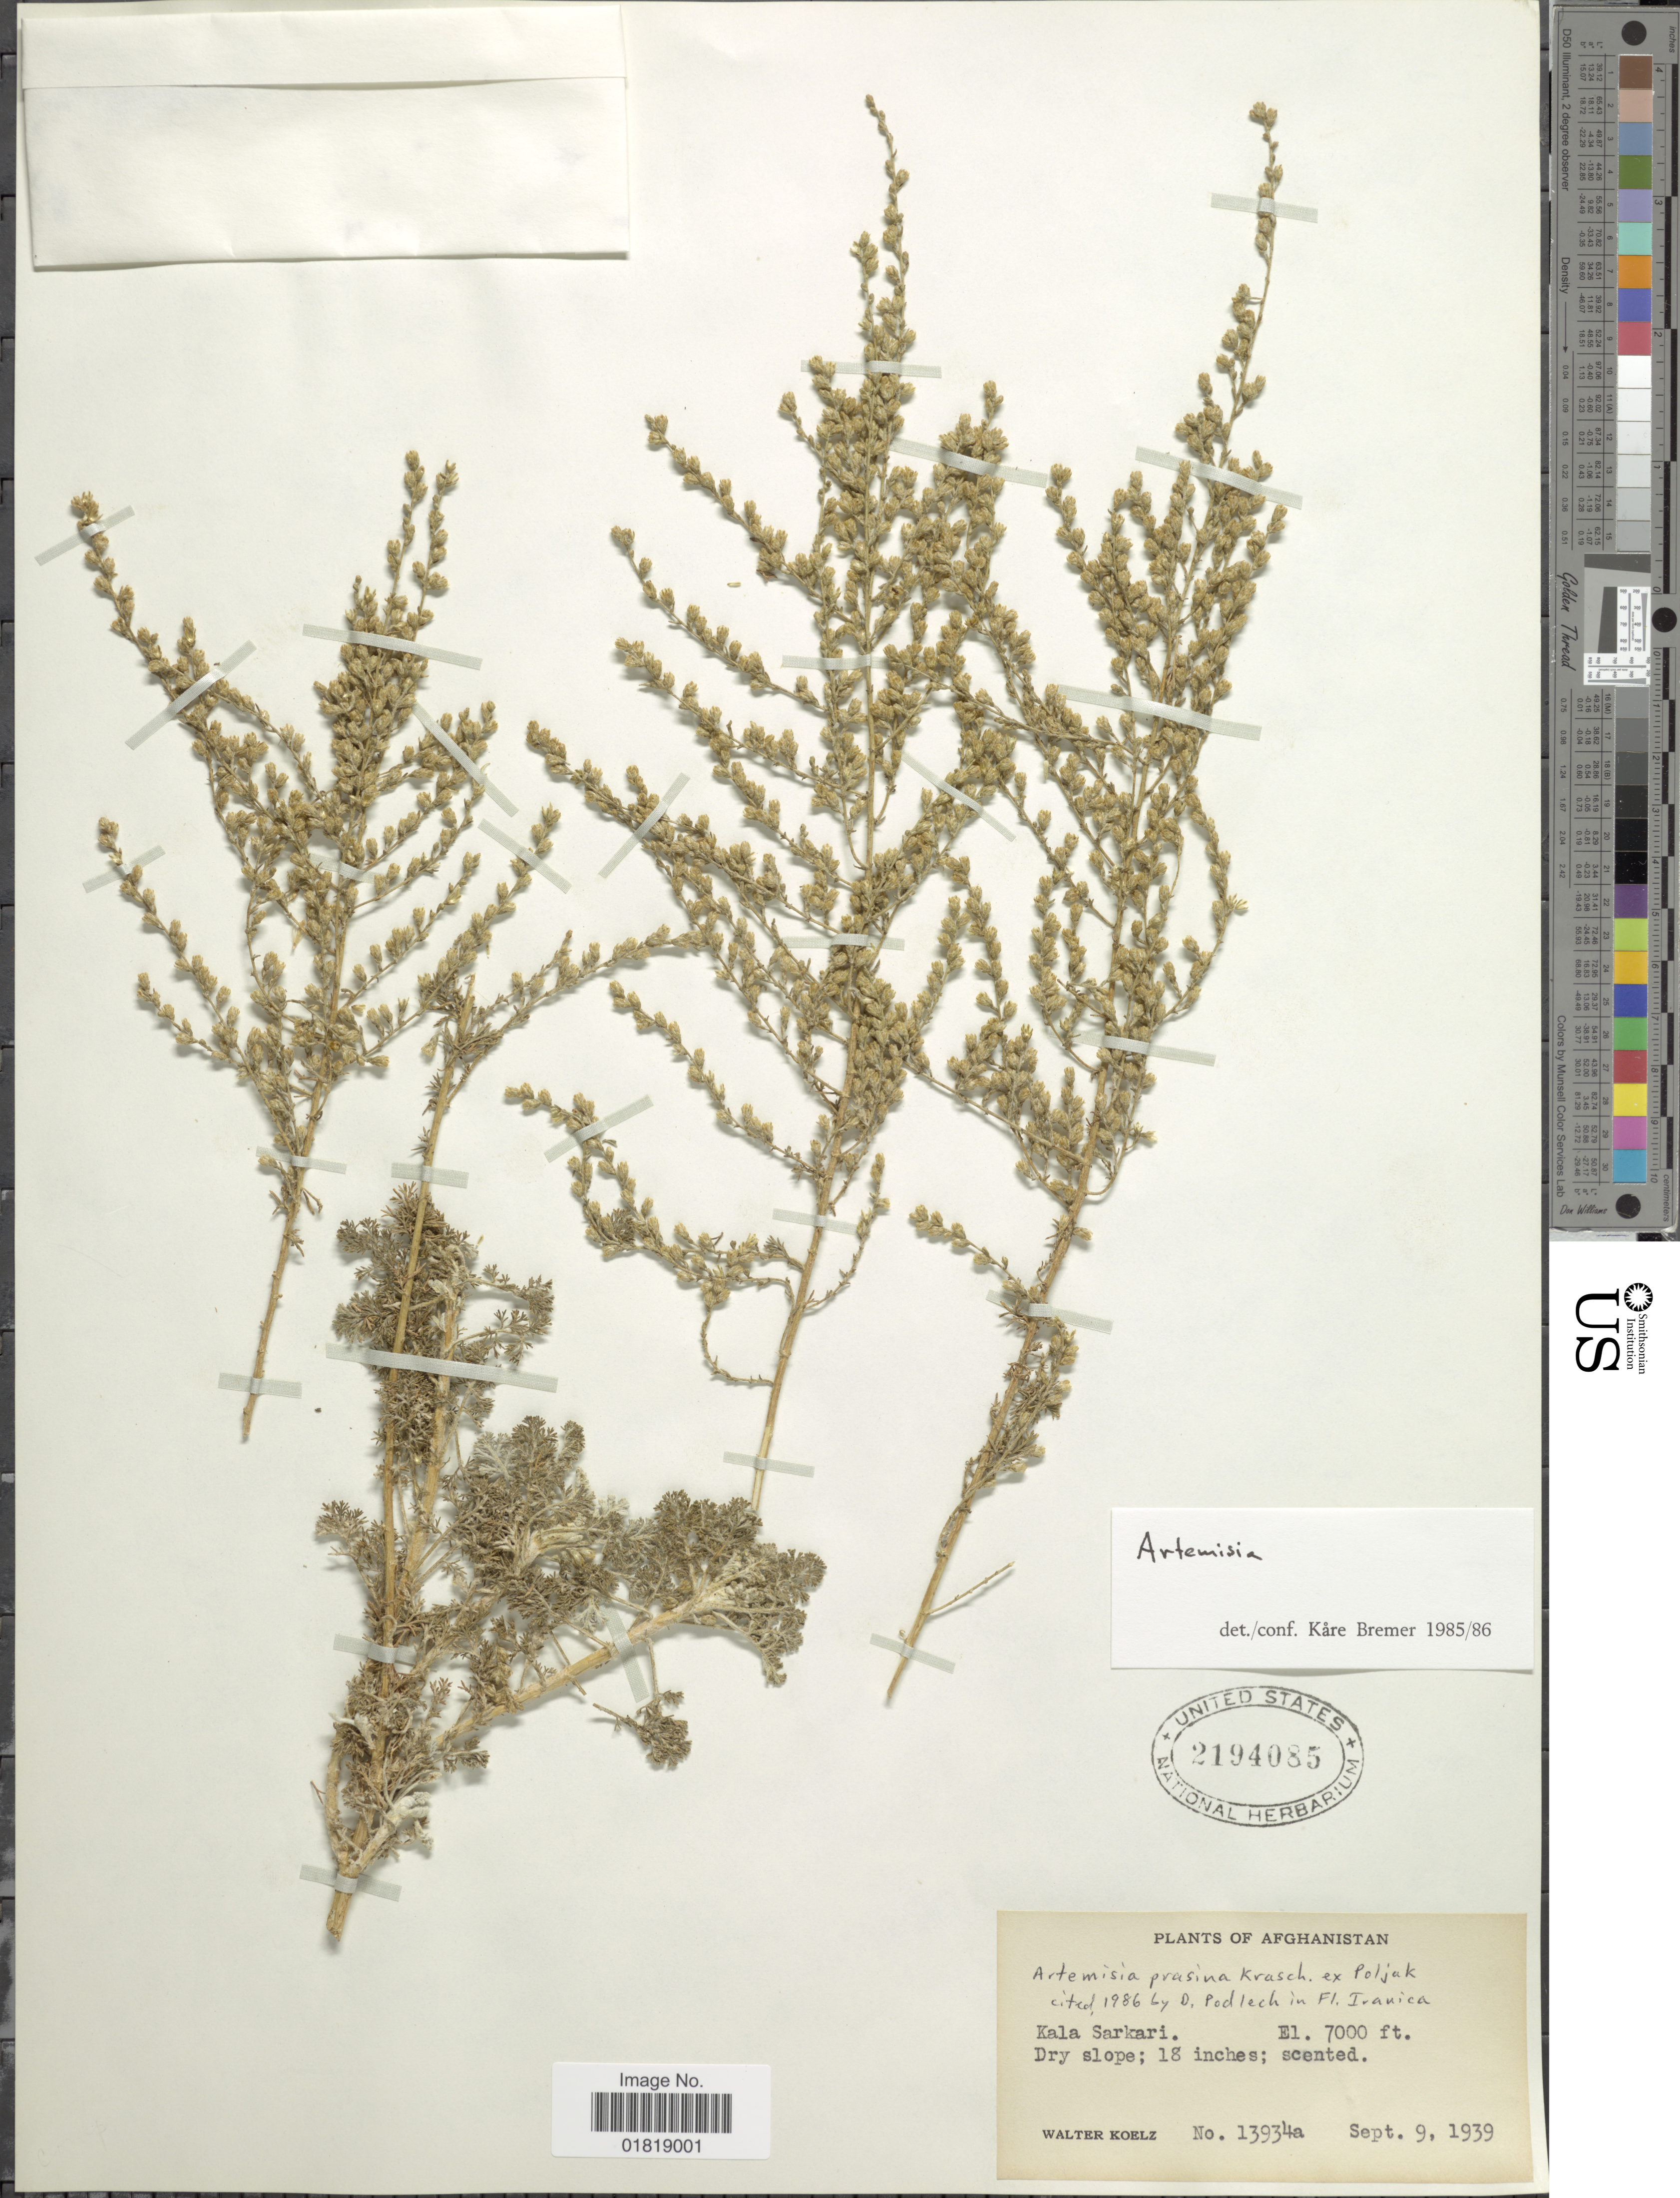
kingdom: Plantae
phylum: Tracheophyta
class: Magnoliopsida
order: Asterales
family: Asteraceae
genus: Artemisia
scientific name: Artemisia prasina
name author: Krasch. ex Poljakov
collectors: W. N. Koelz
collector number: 13934a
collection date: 1939-09-09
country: Afghanistan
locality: Kala Sarkari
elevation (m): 2134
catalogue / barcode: US 2194085